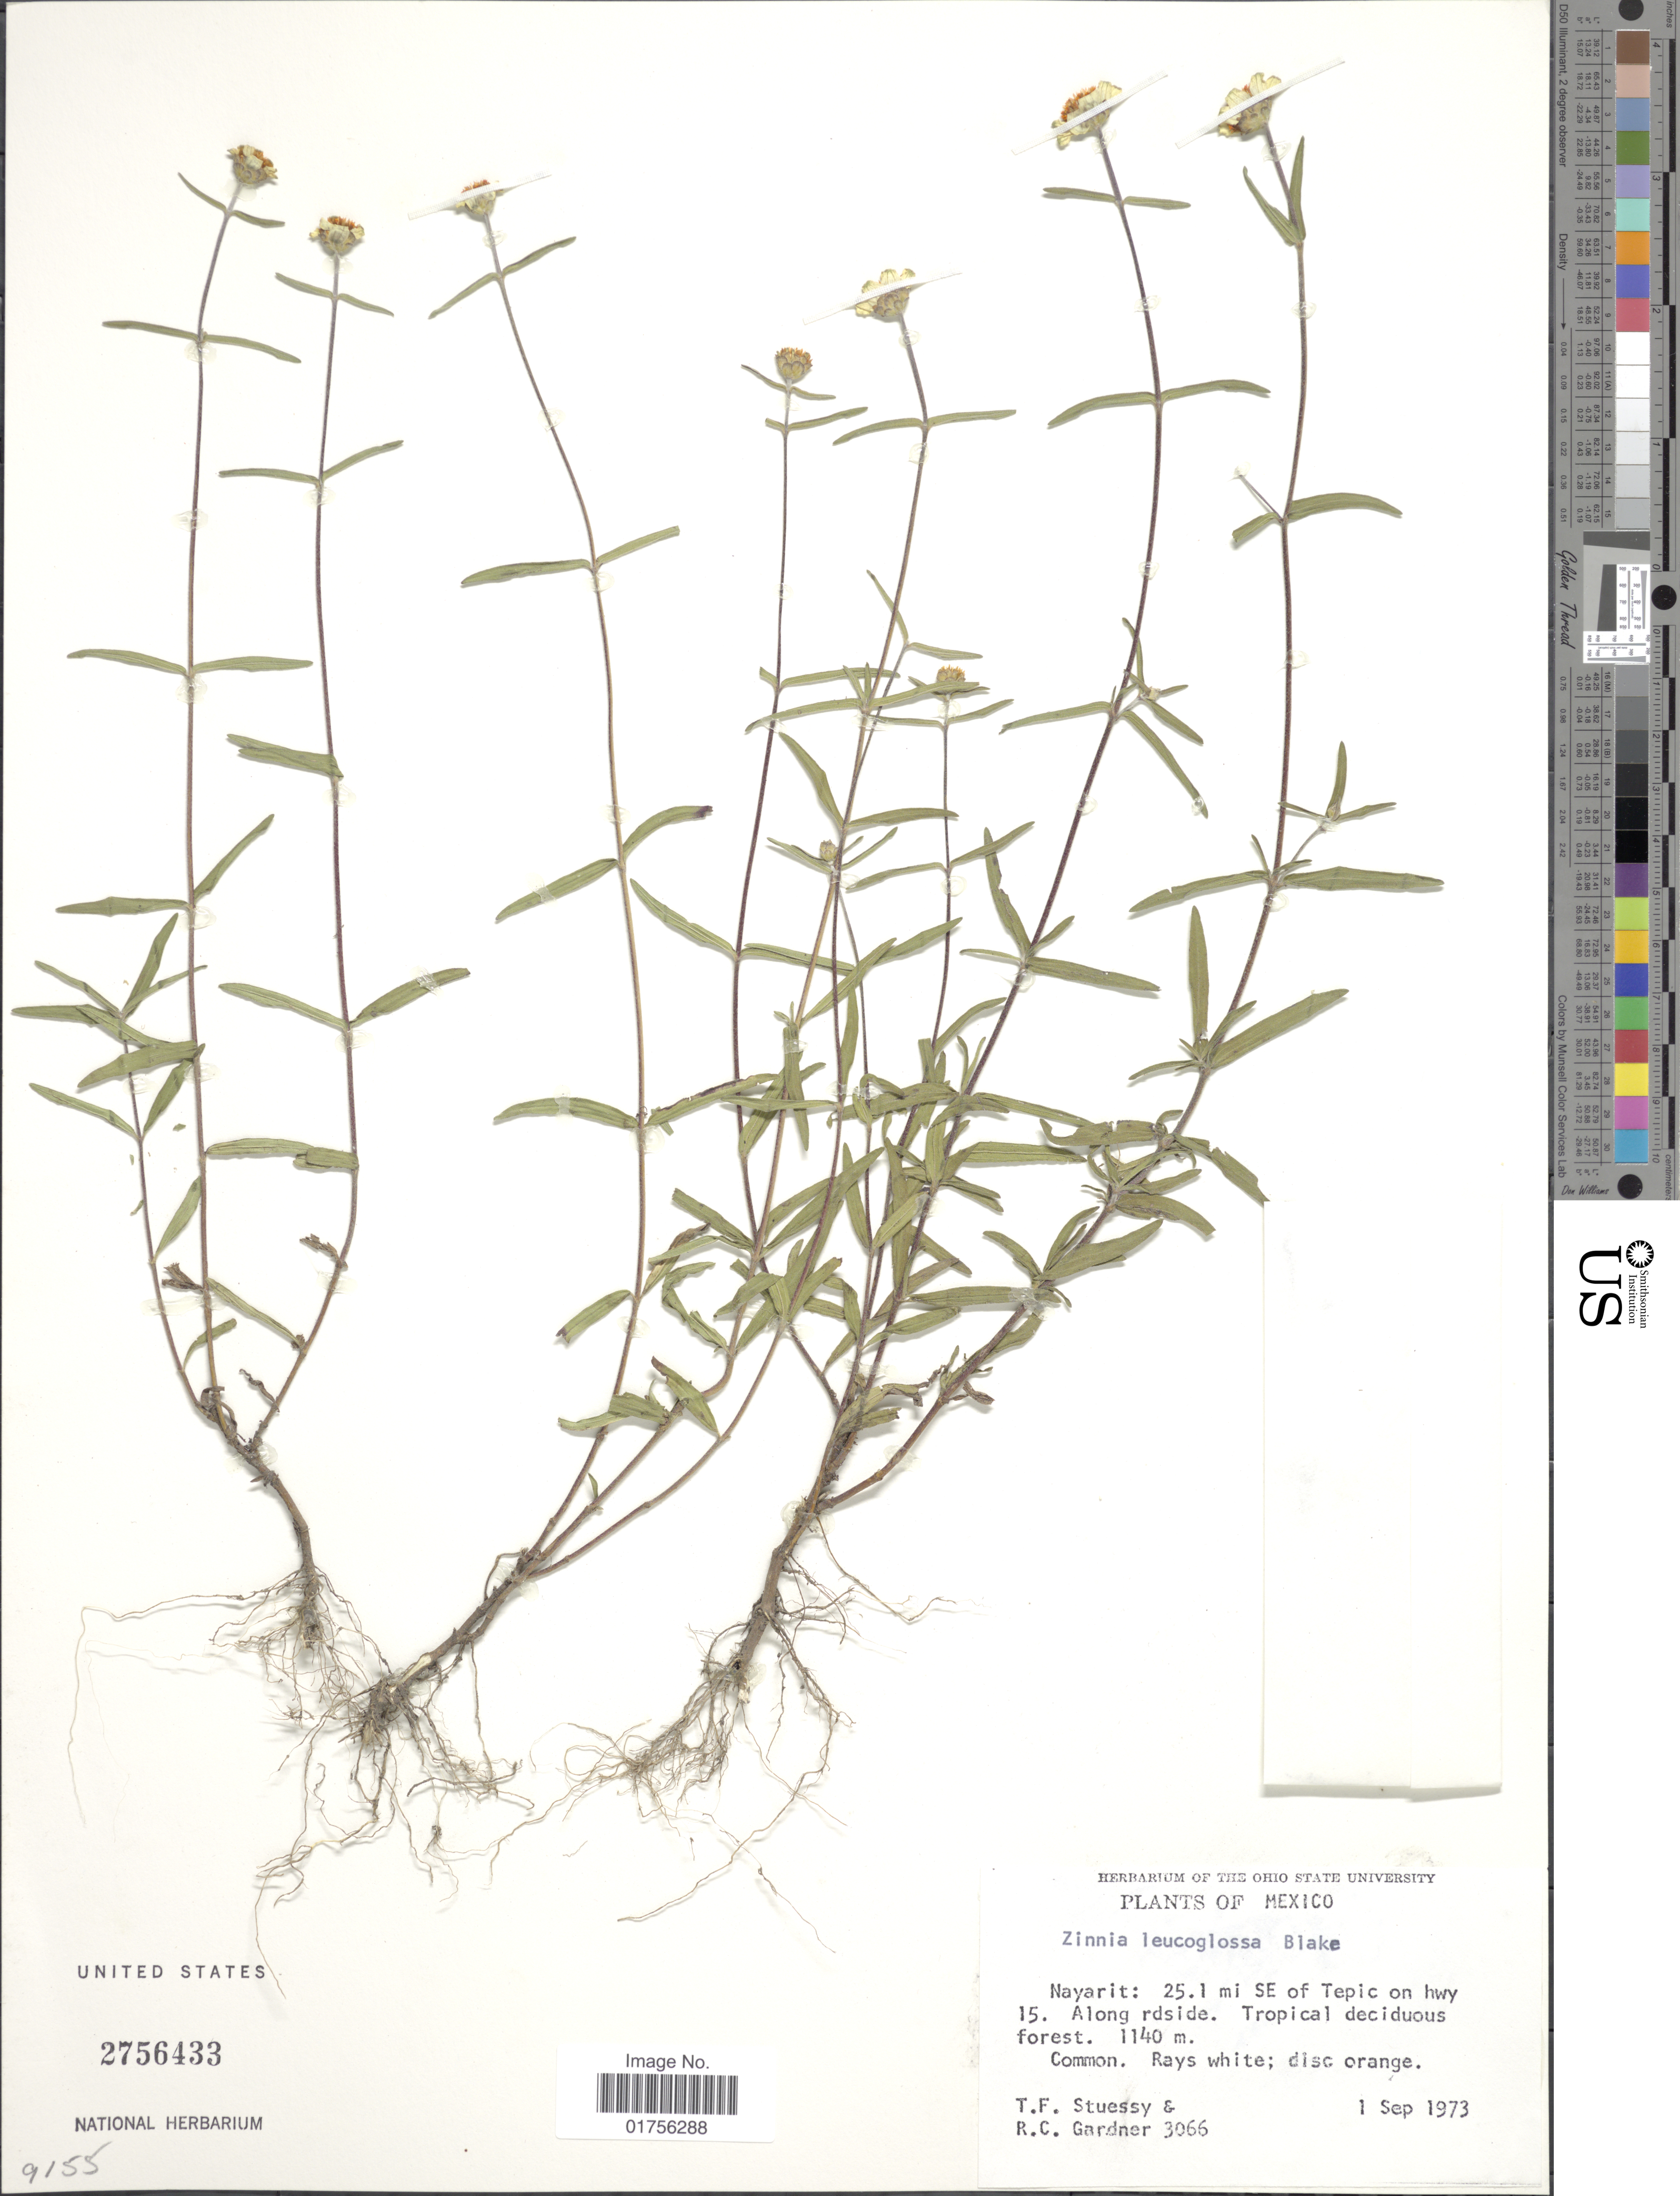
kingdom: Plantae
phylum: Tracheophyta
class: Magnoliopsida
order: Asterales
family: Asteraceae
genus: Zinnia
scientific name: Zinnia leucoglossa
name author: S.F. Blake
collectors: T. Stuessy & R. C. Gardner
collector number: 3066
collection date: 1973-09-01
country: Mexico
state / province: Nayarit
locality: Nayarit: 25.1 mi SE of Tepic on hwy 15, Along rdside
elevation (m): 1140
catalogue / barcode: US 2756433